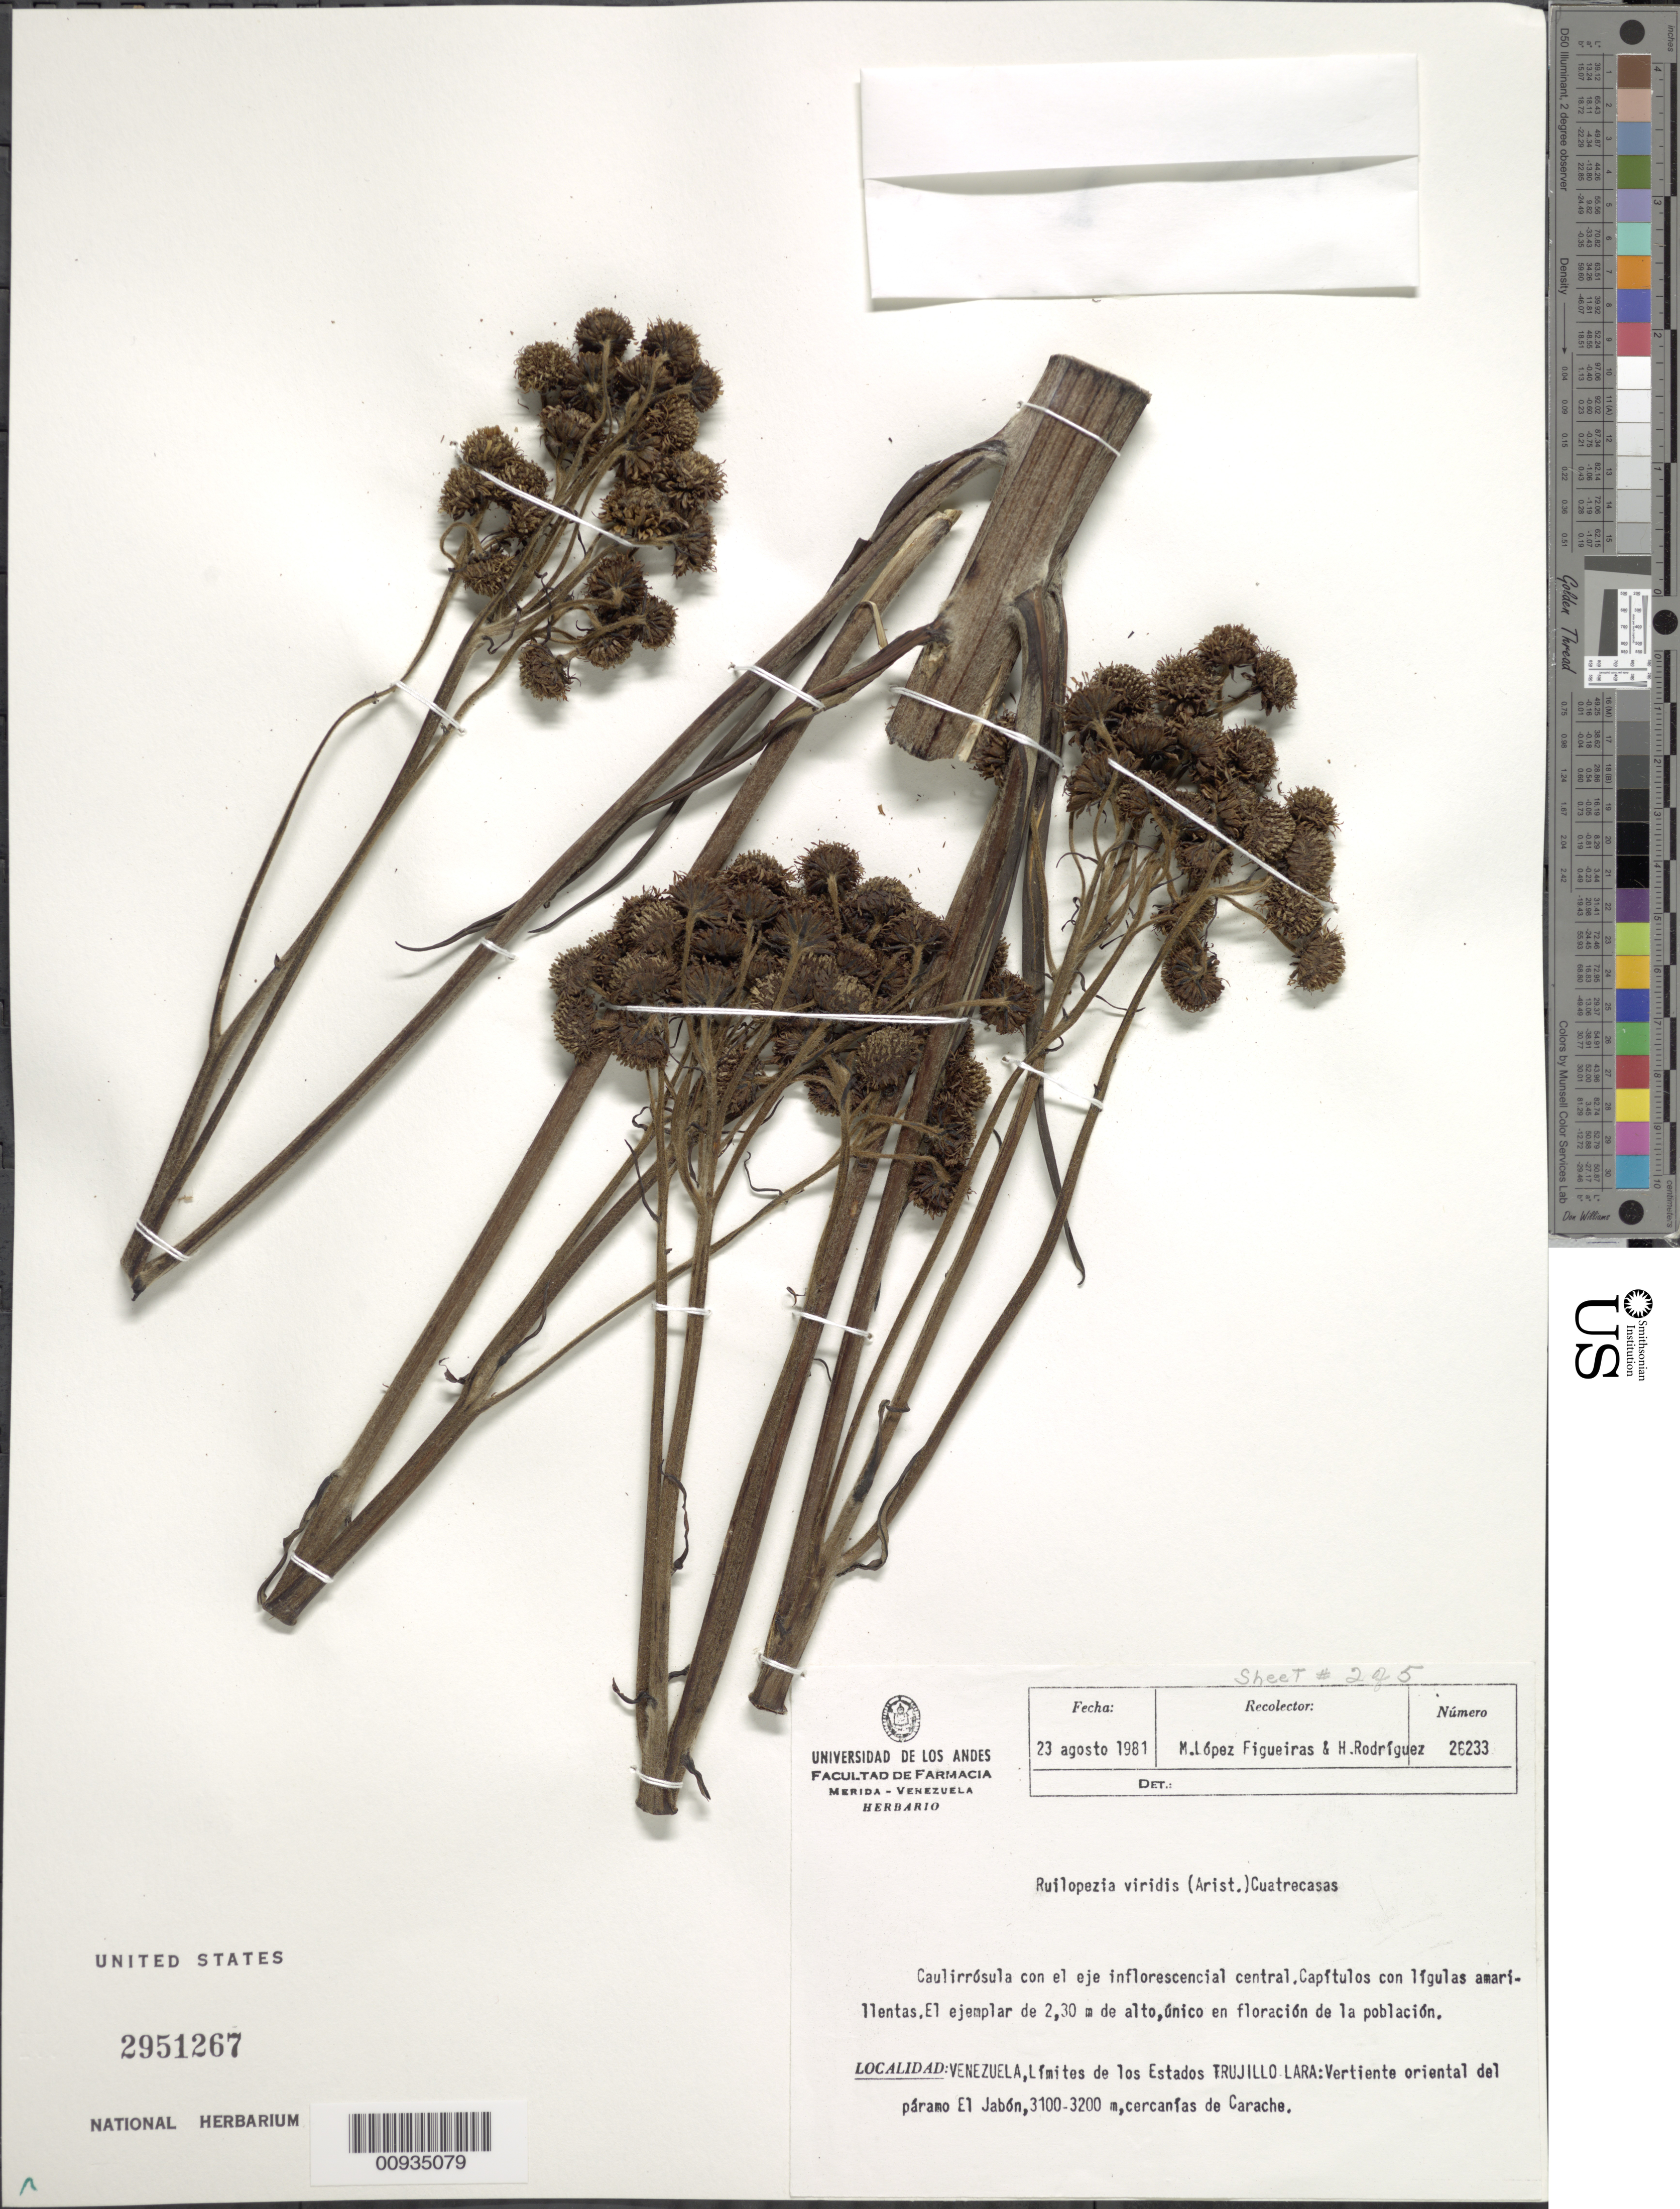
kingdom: Plantae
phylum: Tracheophyta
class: Magnoliopsida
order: Asterales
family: Asteraceae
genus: Ruilopezia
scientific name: Ruilopezia viridis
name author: (Aristeg.) Cuatrec.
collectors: M. López Figueiras & H. A. Rodriguez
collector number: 26233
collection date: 1981-08-23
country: Venezuela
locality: Limites de los Estados Trujillo-Lara, Vertiente Oriental del paramo El Jabon, cercanias de Carache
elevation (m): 3100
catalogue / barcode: US 2951267